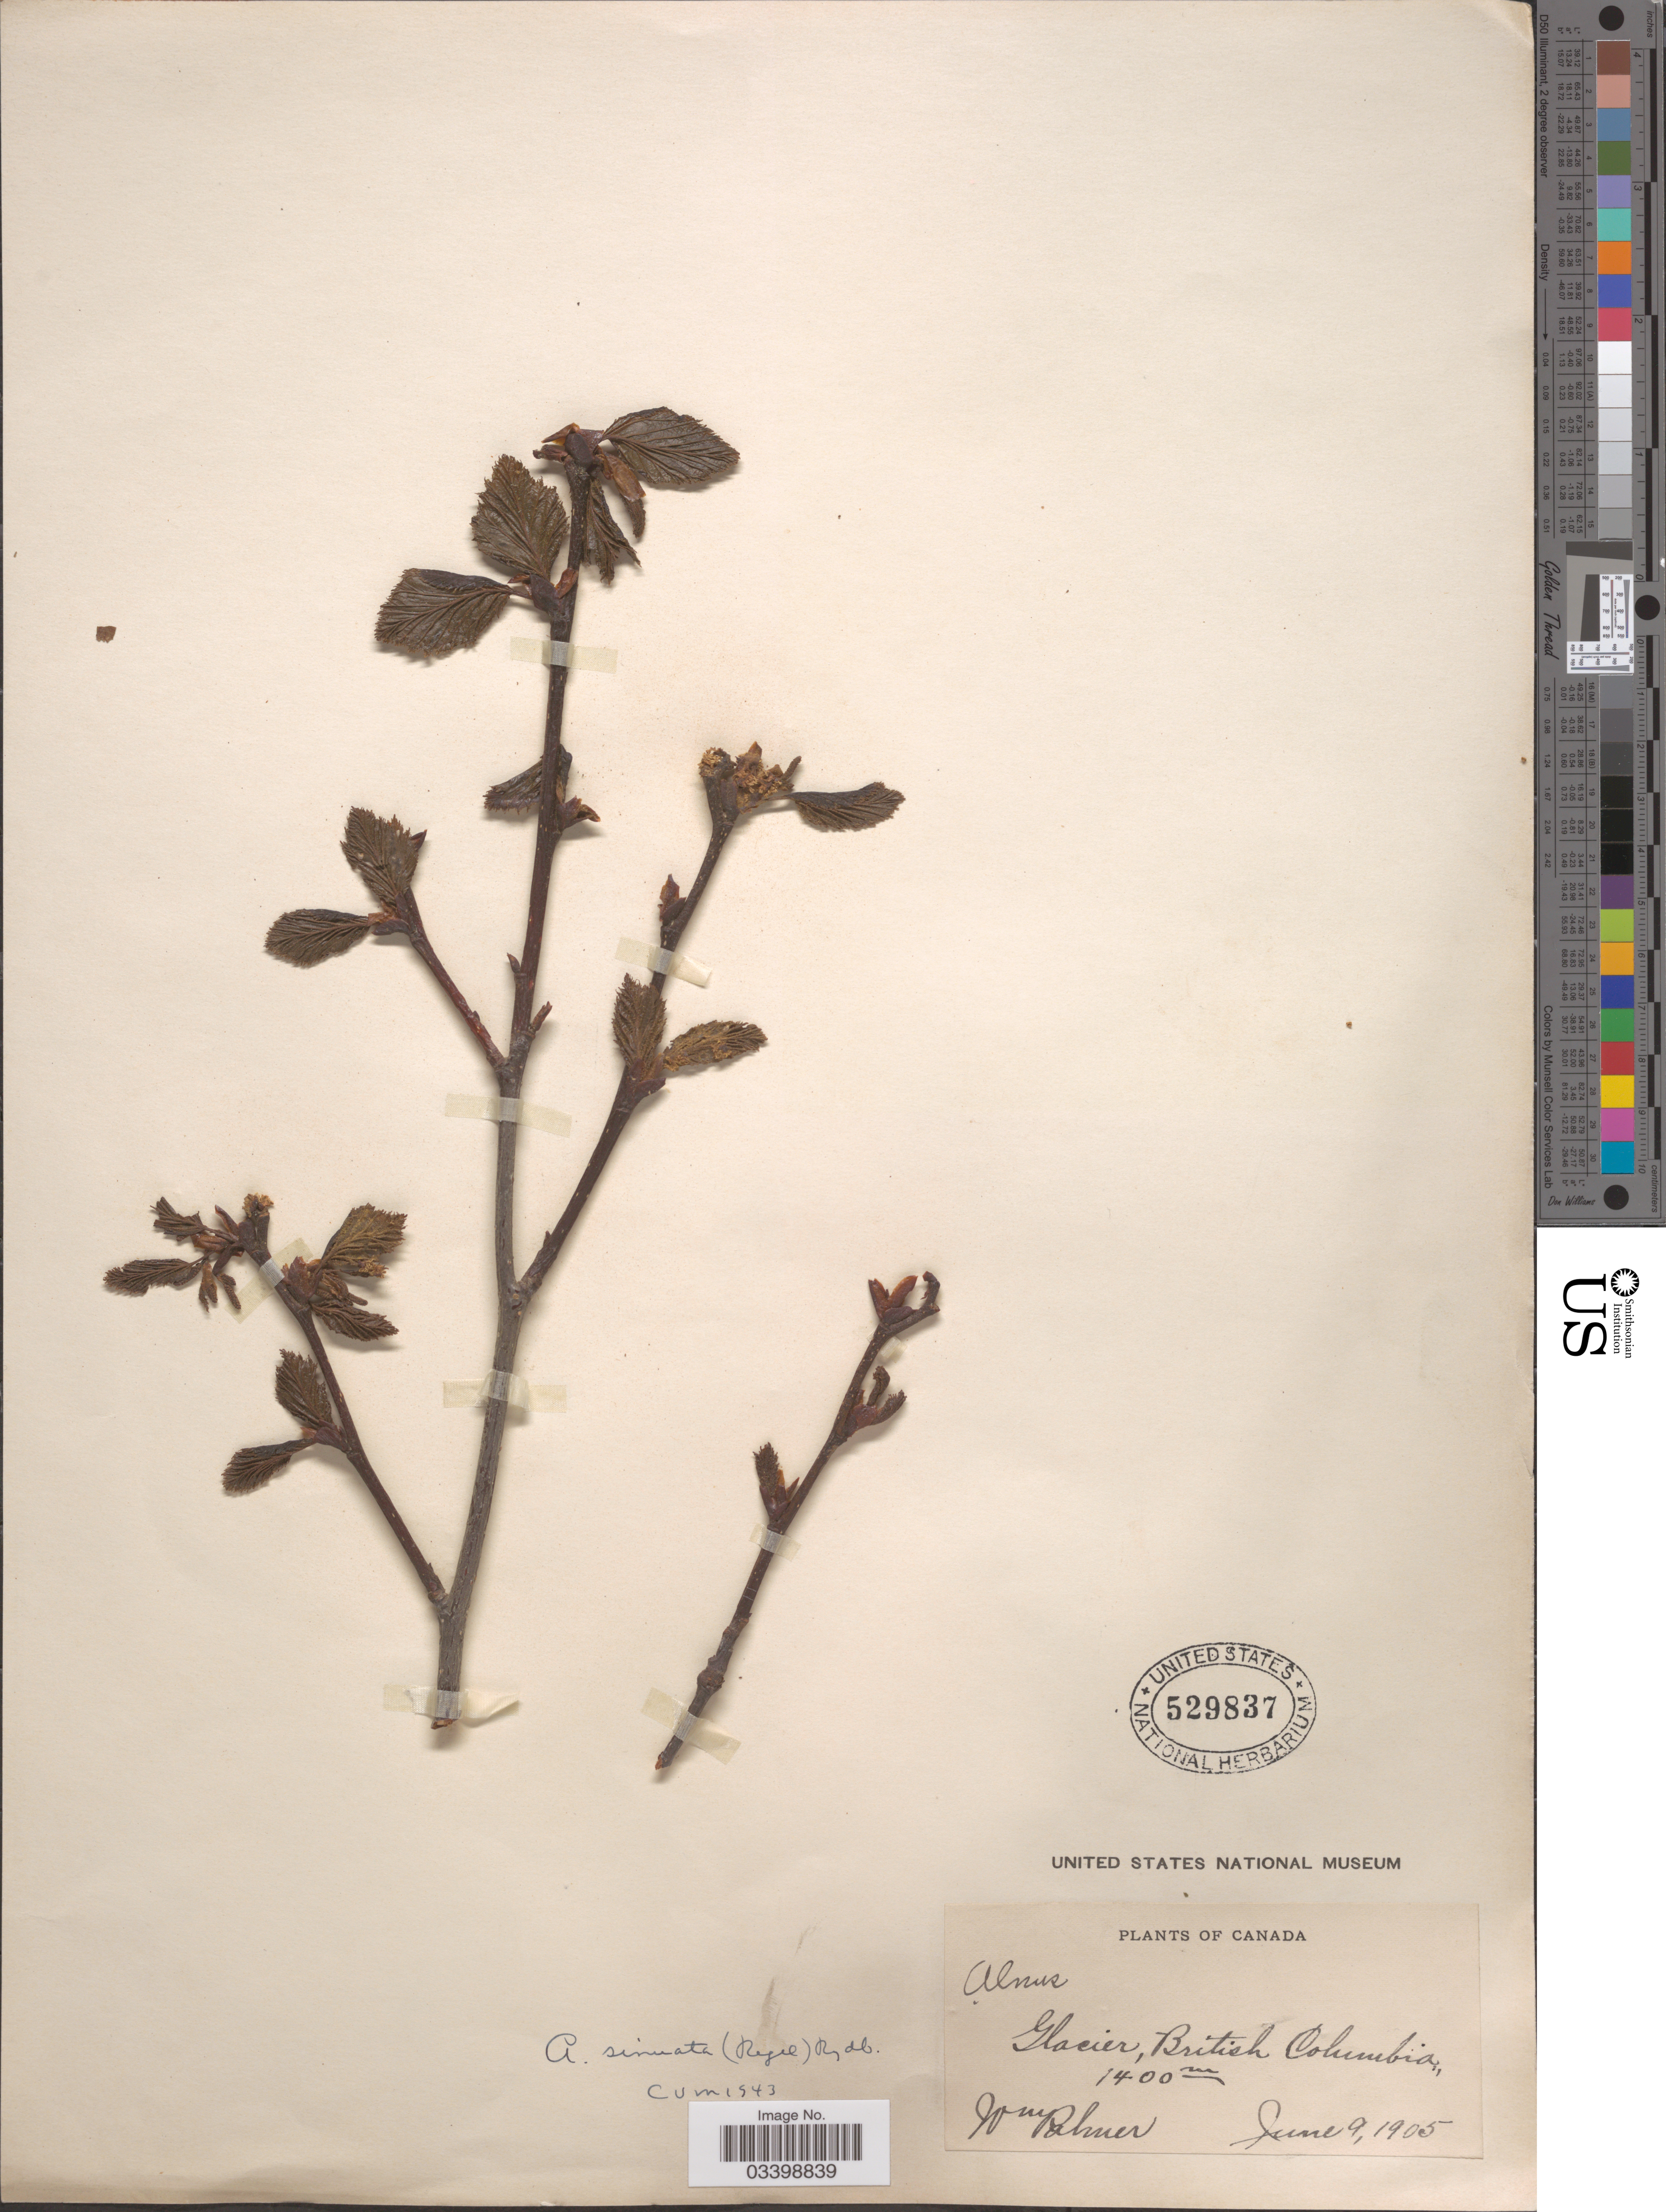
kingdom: Plantae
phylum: Tracheophyta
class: Magnoliopsida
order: Fagales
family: Betulaceae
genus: Alnus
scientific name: Alnus viridis subsp. sinuata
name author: Regel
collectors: W. M. Palmer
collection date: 1905-06-09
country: Canada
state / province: British Columbia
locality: Glacier.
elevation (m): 1400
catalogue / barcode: US 529837